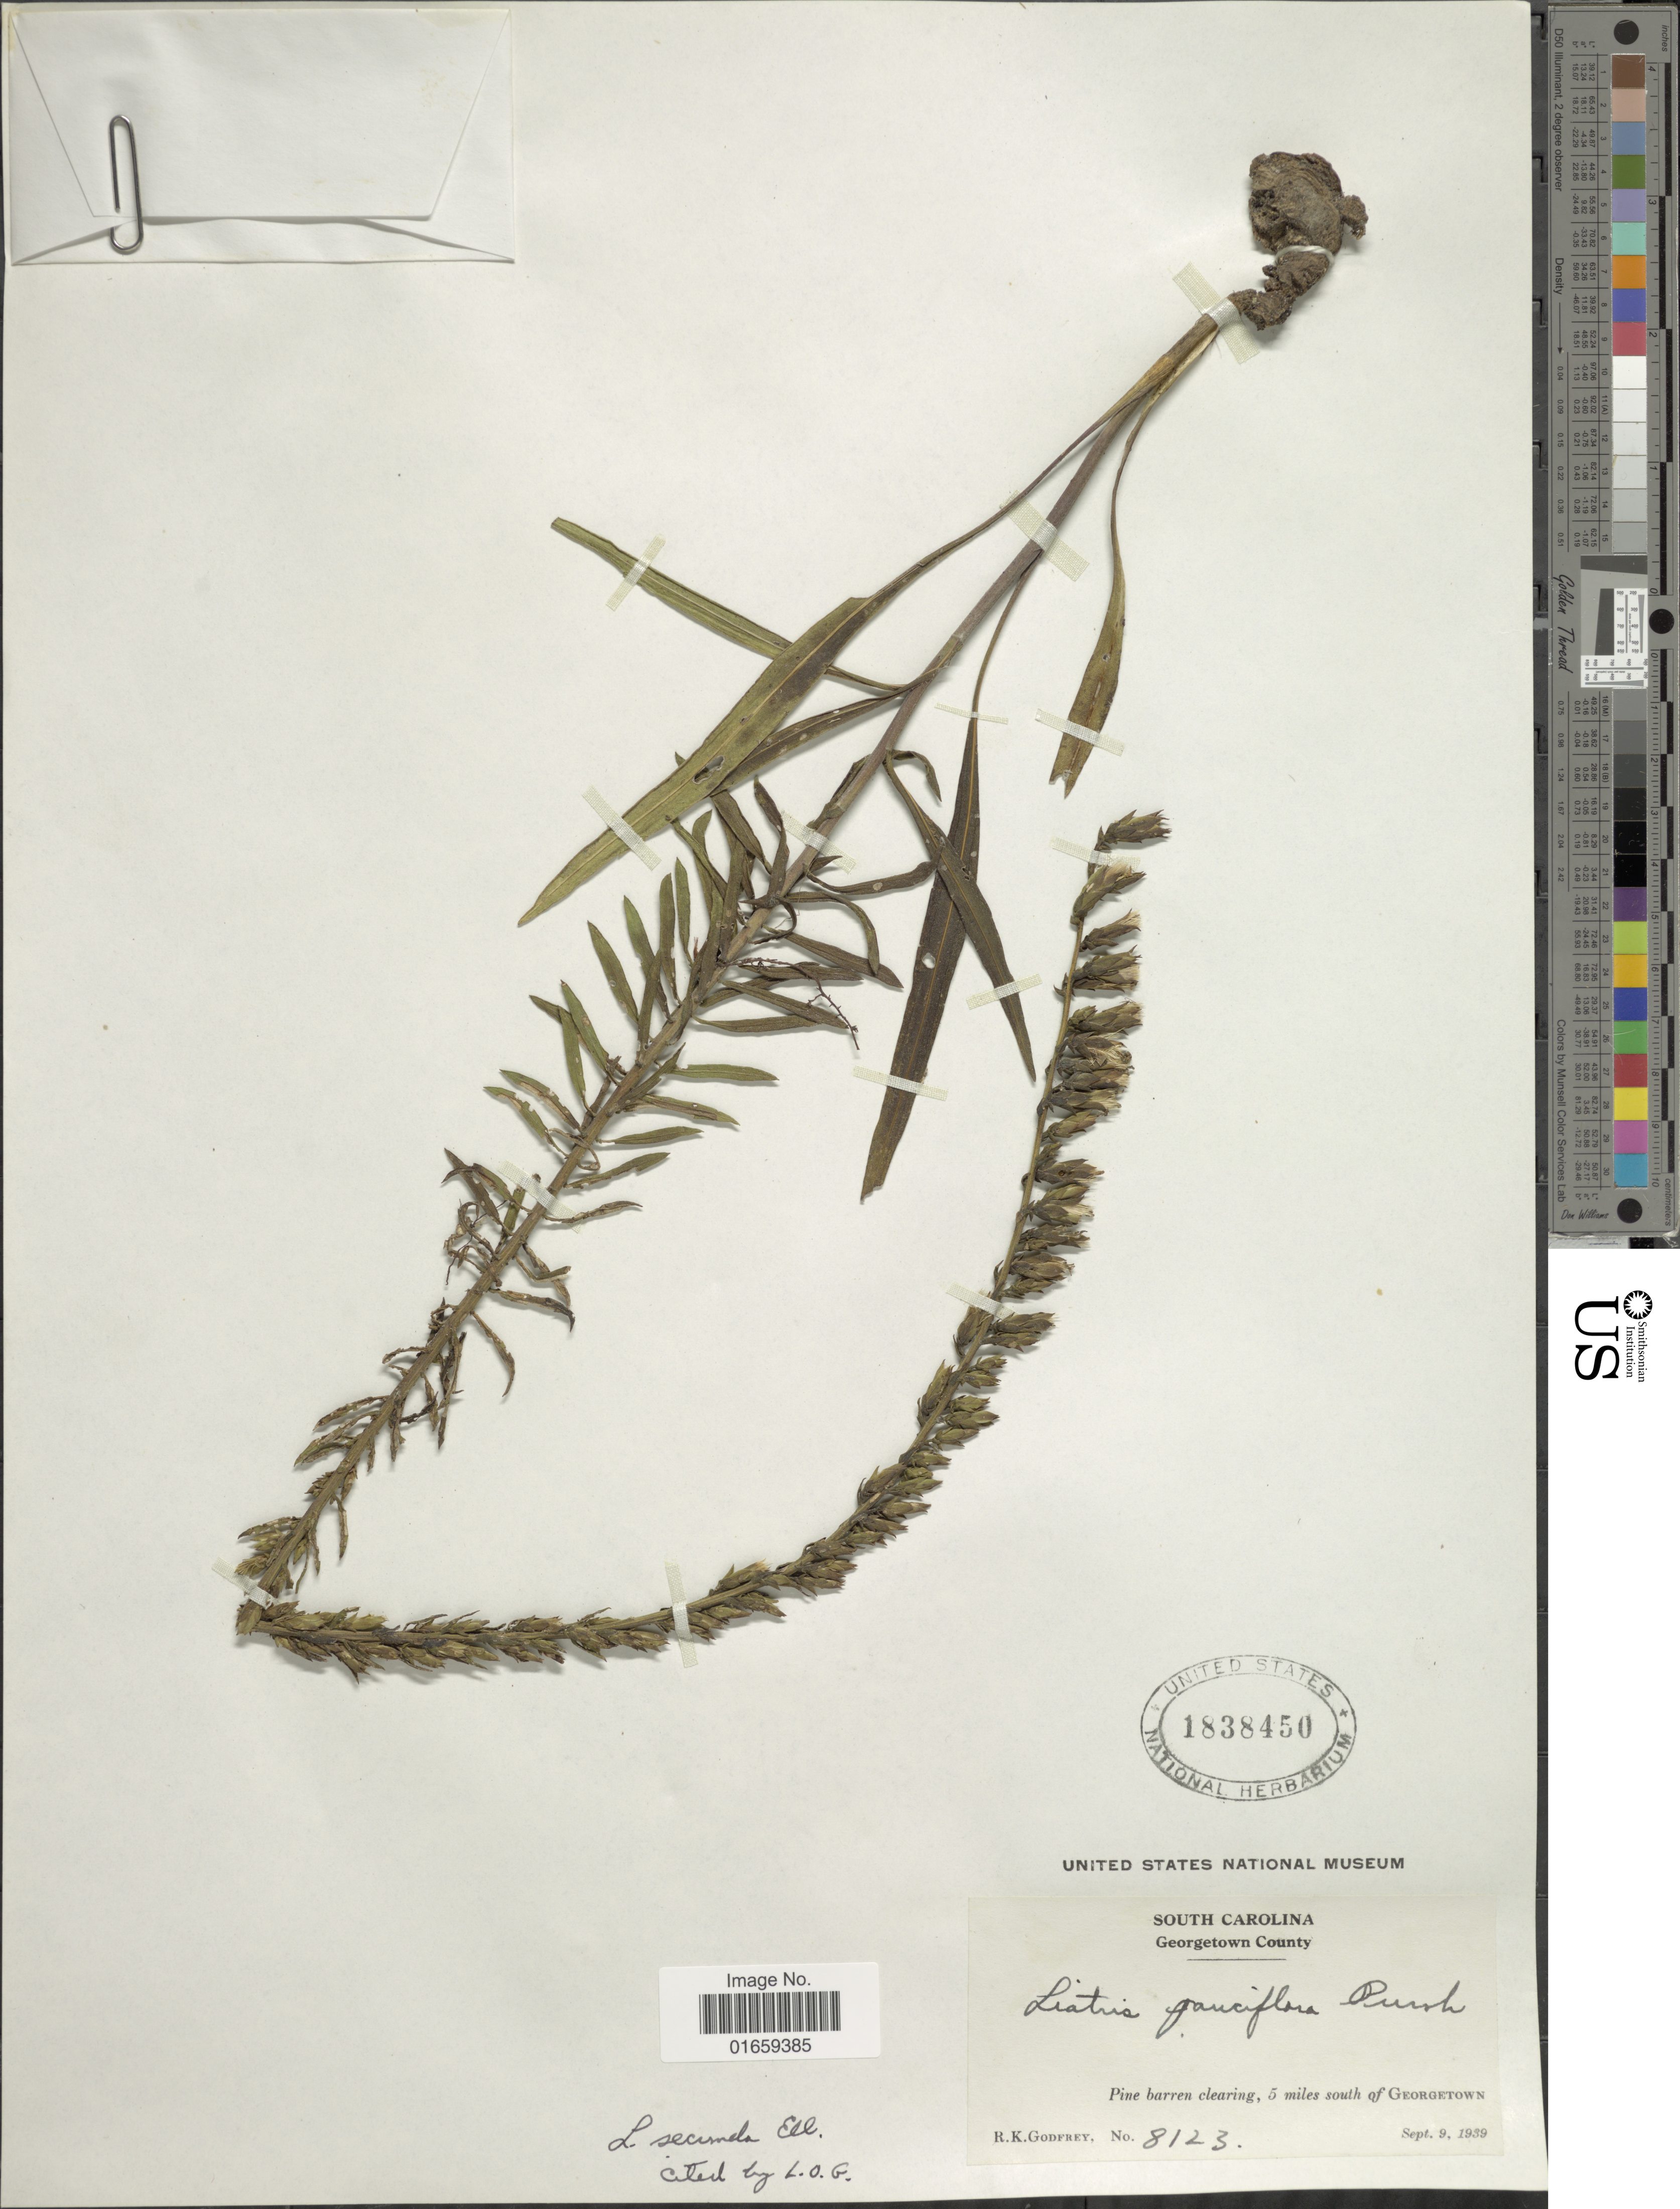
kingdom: Plantae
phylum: Tracheophyta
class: Magnoliopsida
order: Asterales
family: Asteraceae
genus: Liatris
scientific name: Liatris secunda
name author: Elliott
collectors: R. K. Godfrey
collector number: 8123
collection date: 1939-09-09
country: United States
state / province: South Carolina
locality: Georgetown County, Pine barren clearing, 5 miles south of Georgetown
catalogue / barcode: US 1838450